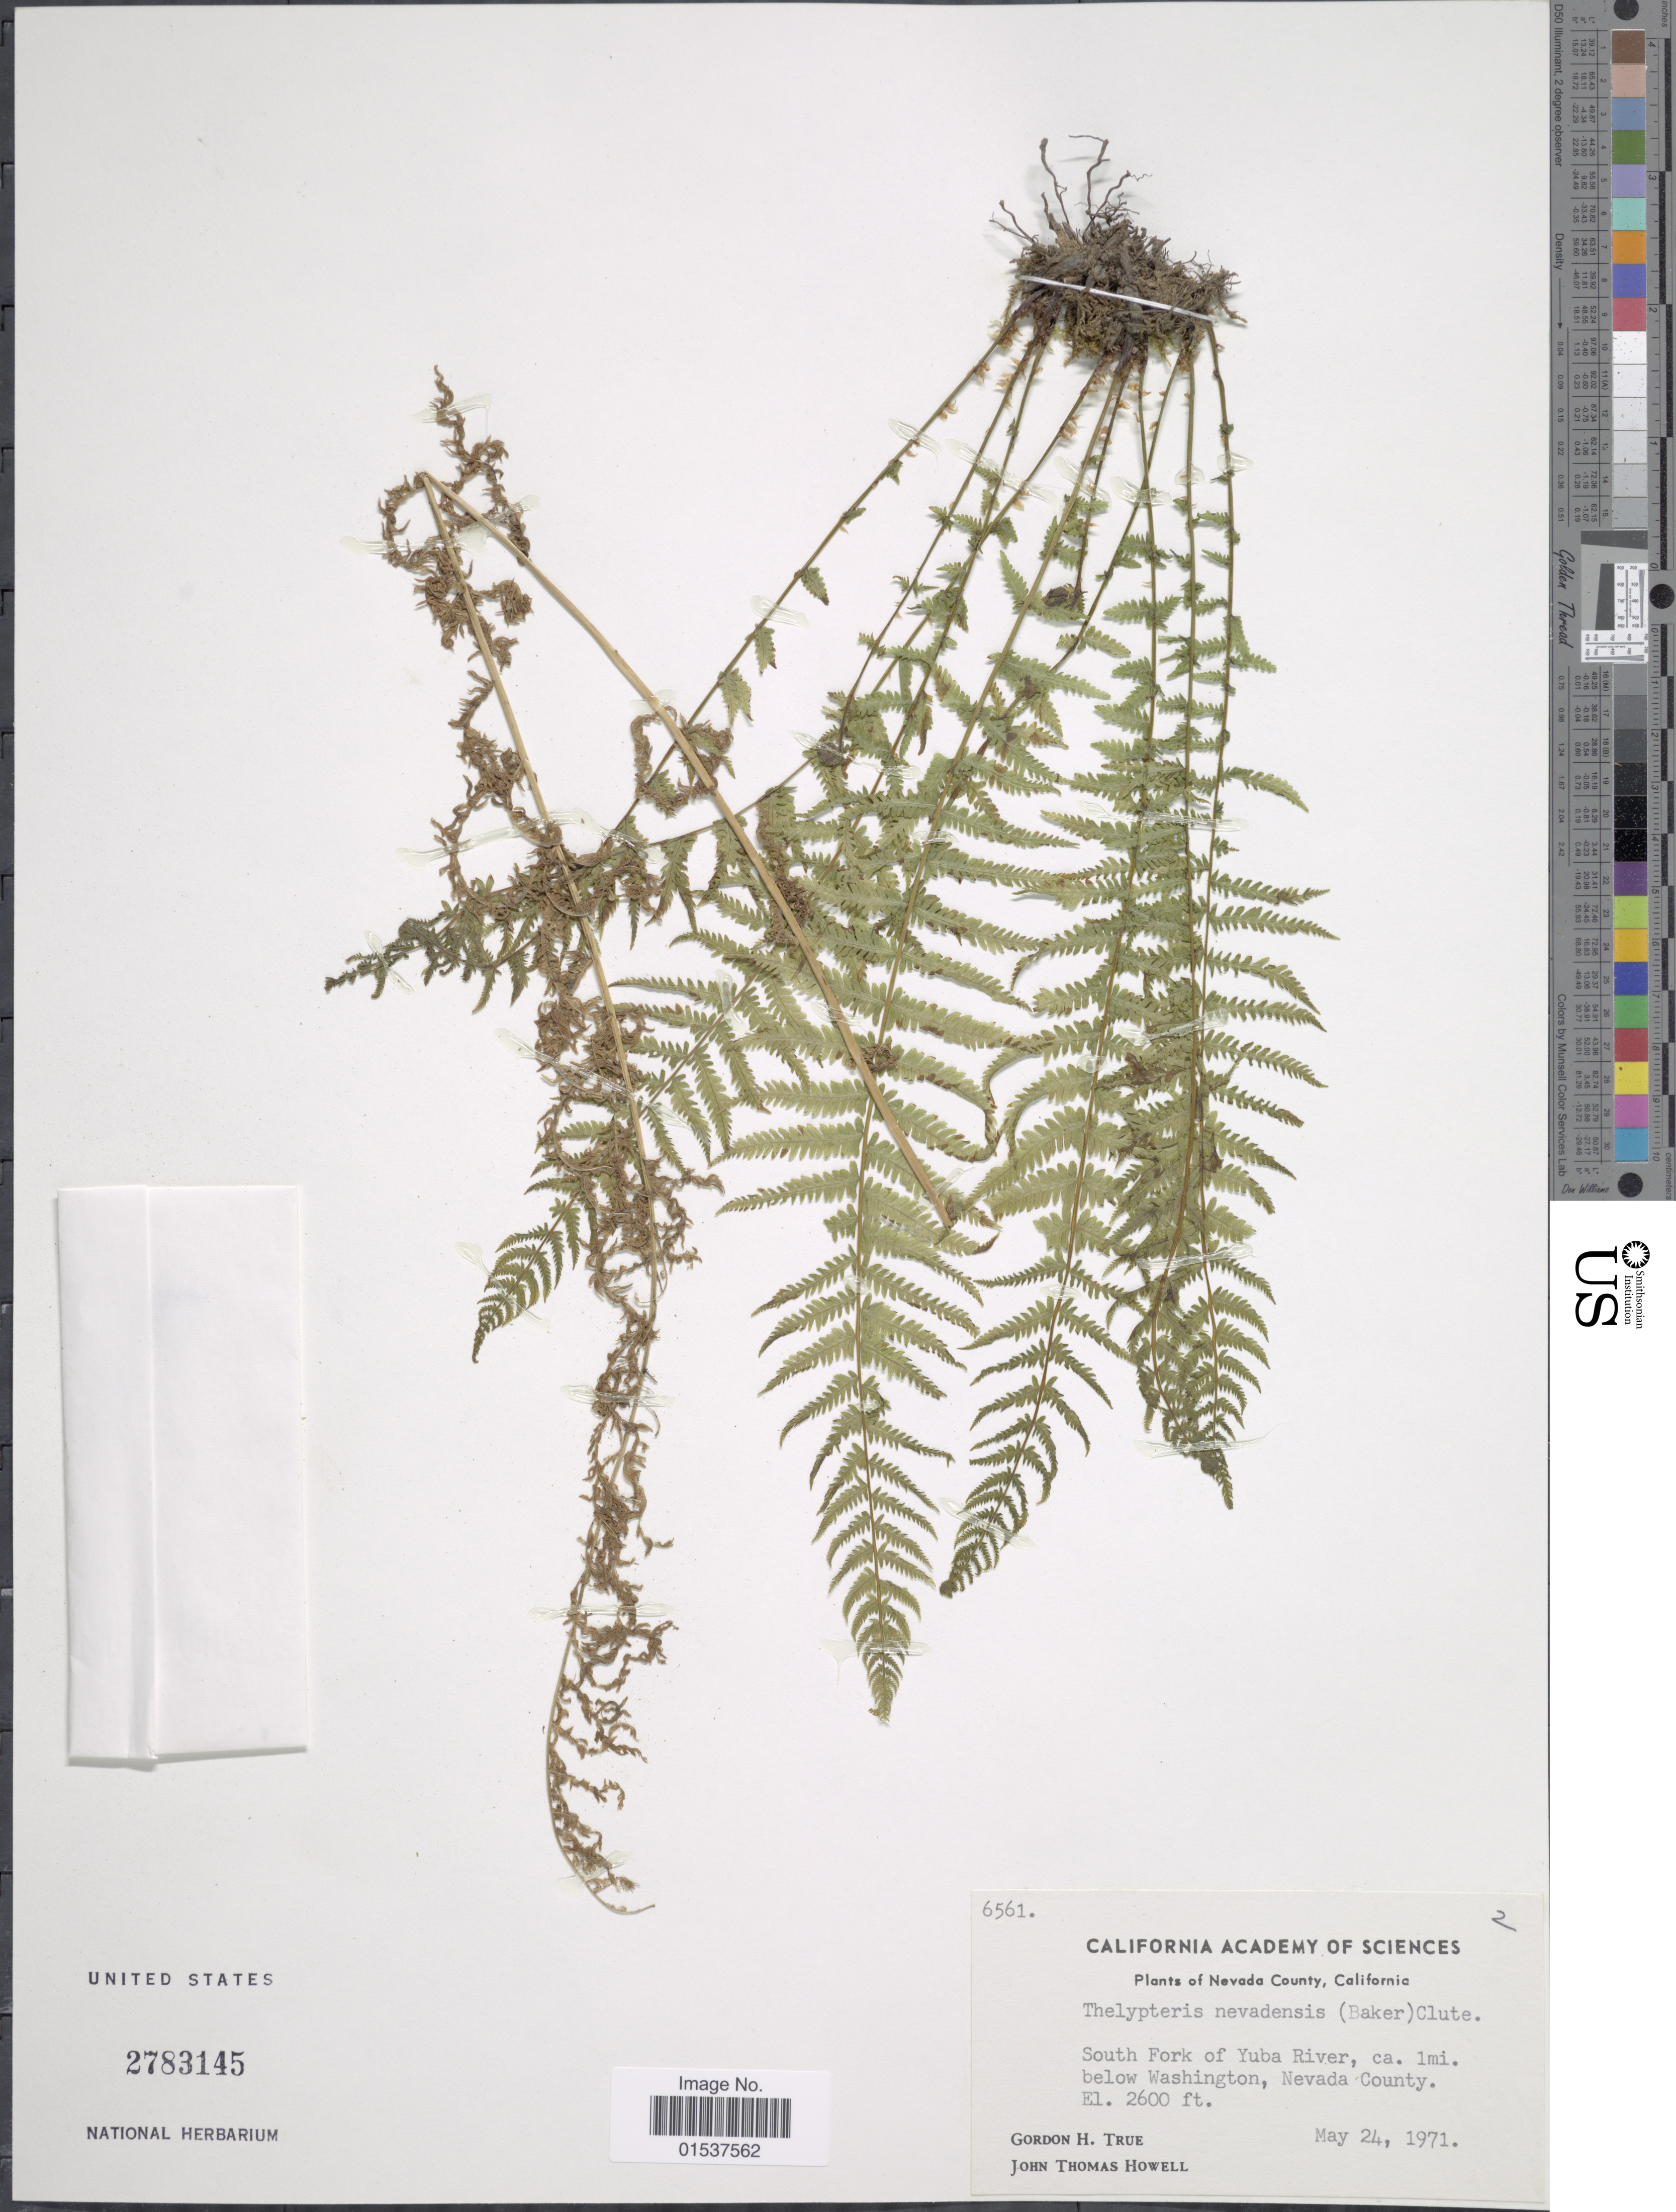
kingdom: Plantae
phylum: Tracheophyta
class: Polypodiopsida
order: Polypodiales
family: Thelypteridaceae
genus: Parathelypteris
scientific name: Parathelypteris nevadensis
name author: (Baker) Holttum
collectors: J. T. Howell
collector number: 6561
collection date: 1971-05-24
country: United States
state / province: California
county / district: Nevada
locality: Nevada County, California, south Fork of Yuba River, ca. 1 mi. below Washington, Nevada County.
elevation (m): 792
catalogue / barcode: US 2783145